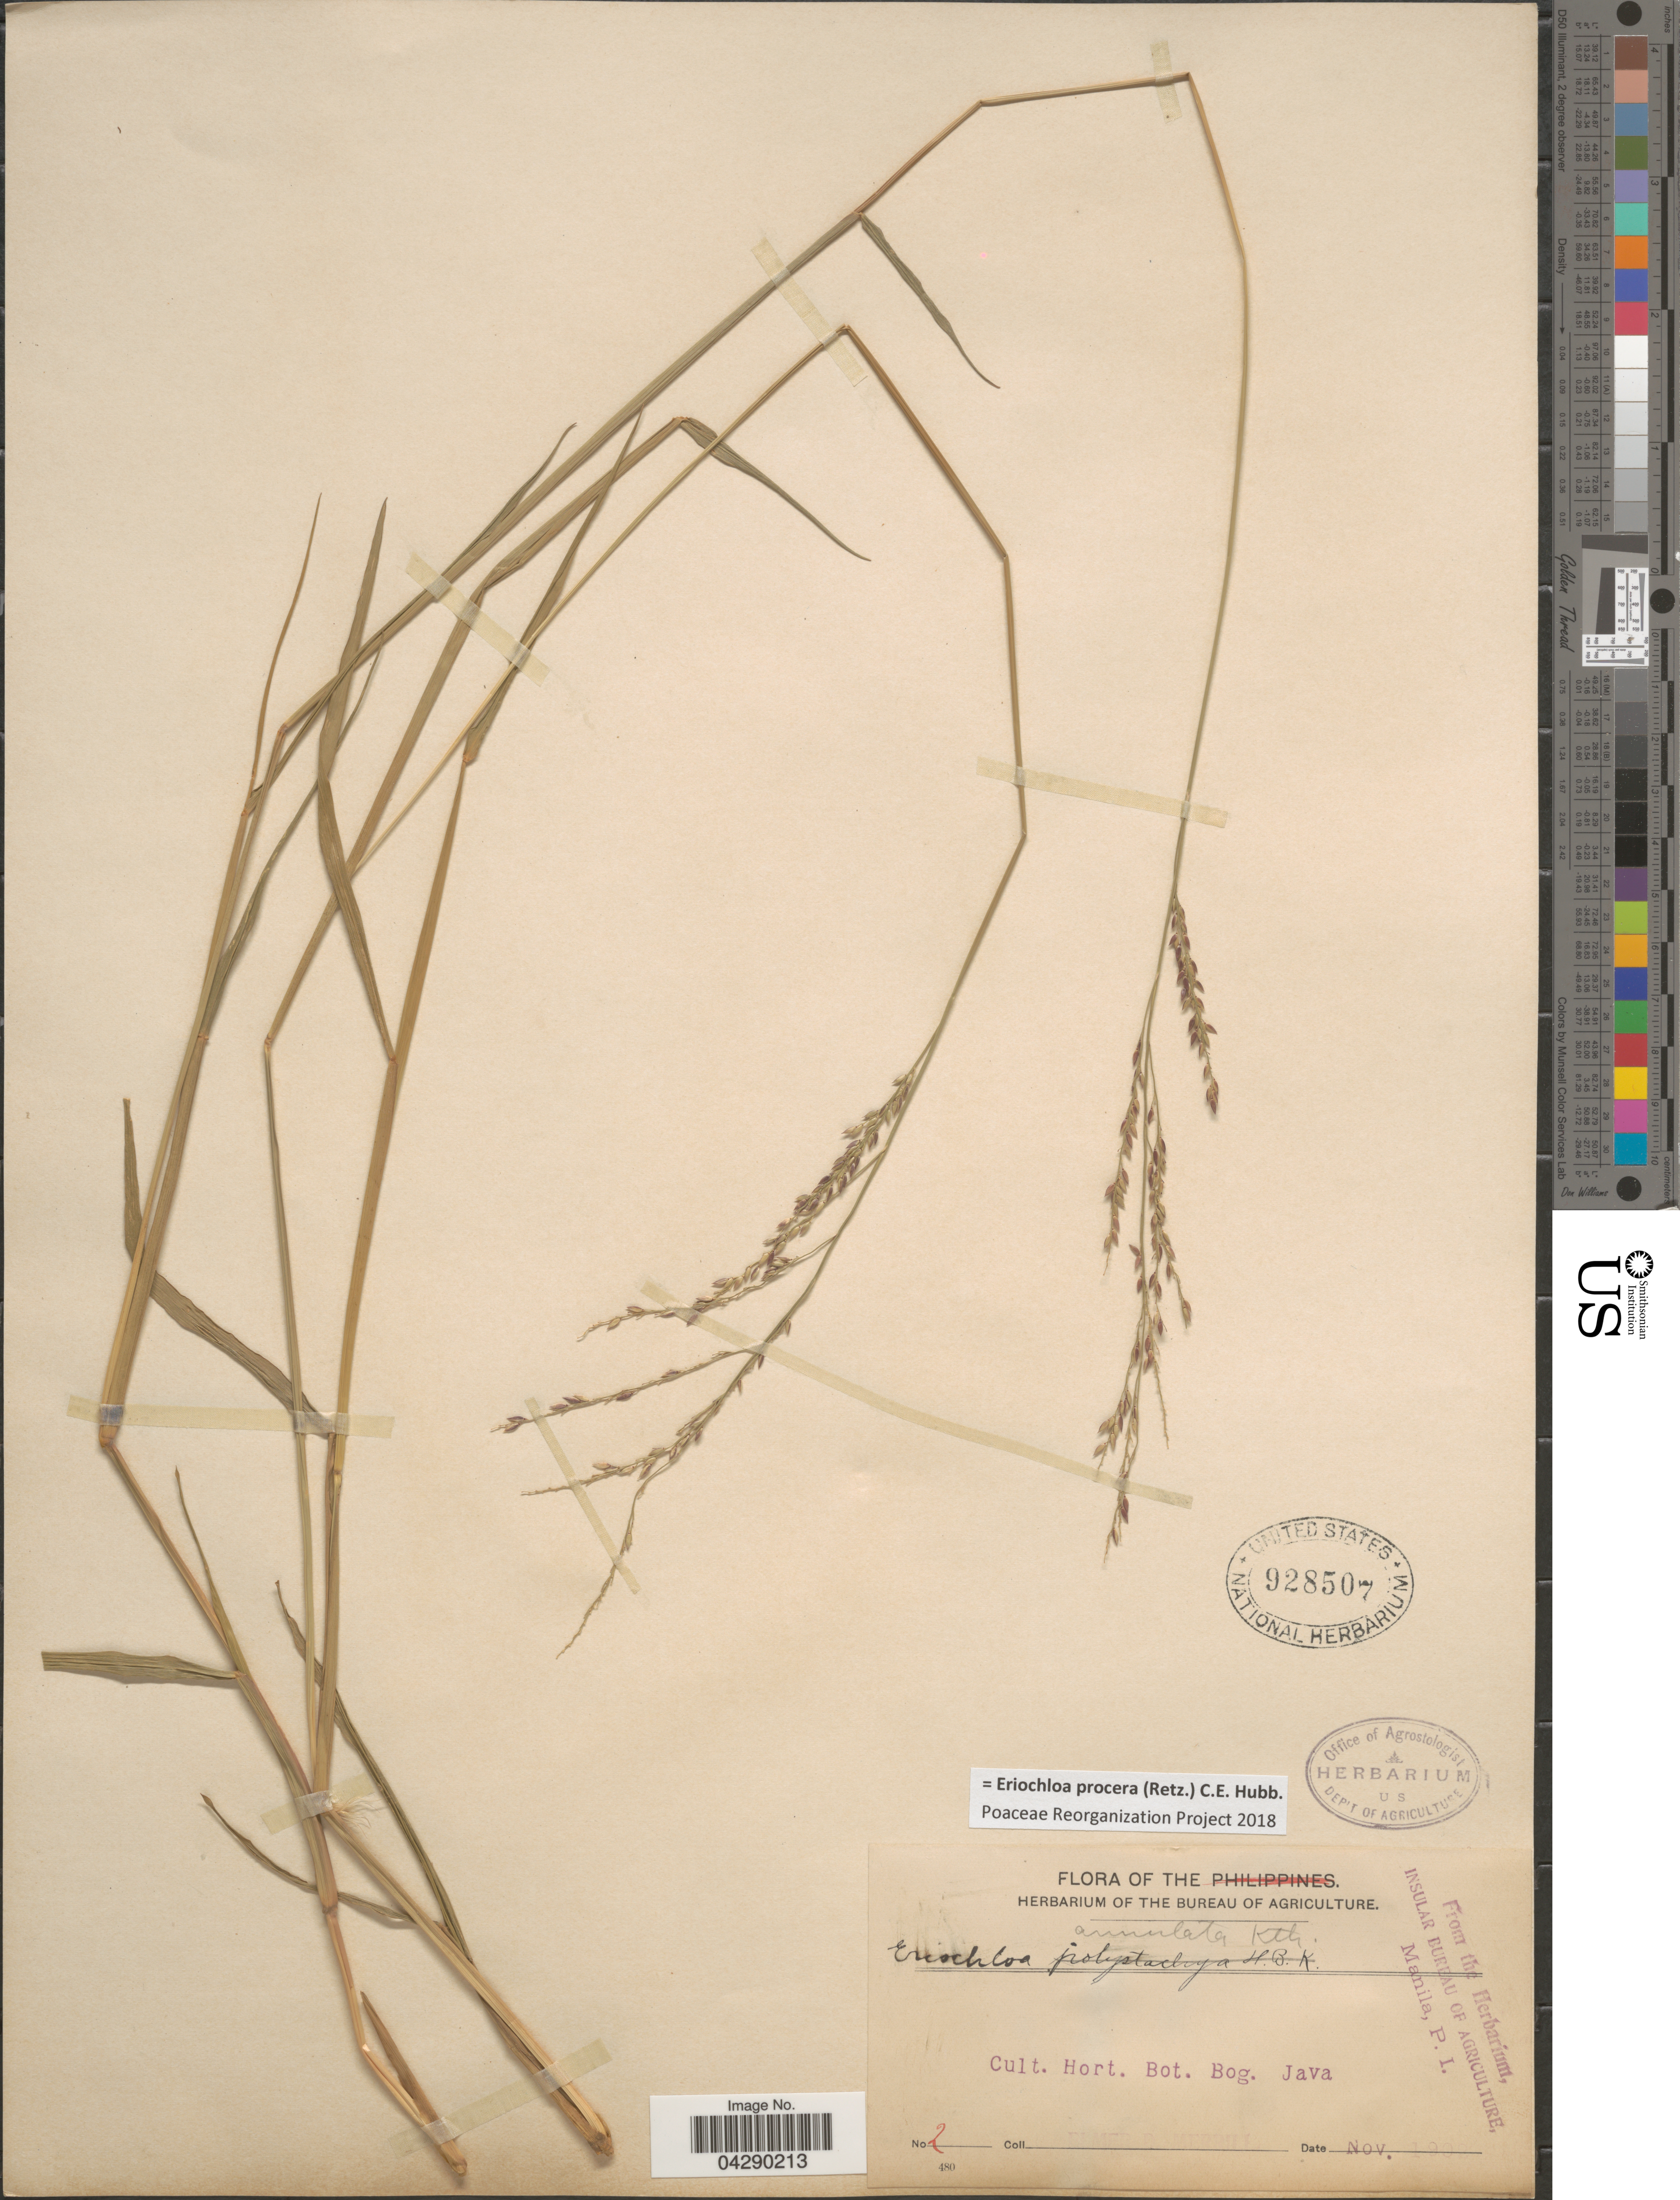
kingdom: Plantae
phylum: Tracheophyta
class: Liliopsida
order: Poales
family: Poaceae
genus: Eriochloa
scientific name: Eriochloa procera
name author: (Retz.) C.E. Hubb.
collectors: E. D. Merrill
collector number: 2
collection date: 1900-11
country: Indonesia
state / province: Java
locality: Cult. Hort. Bot. Bog. Java.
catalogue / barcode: US 928507